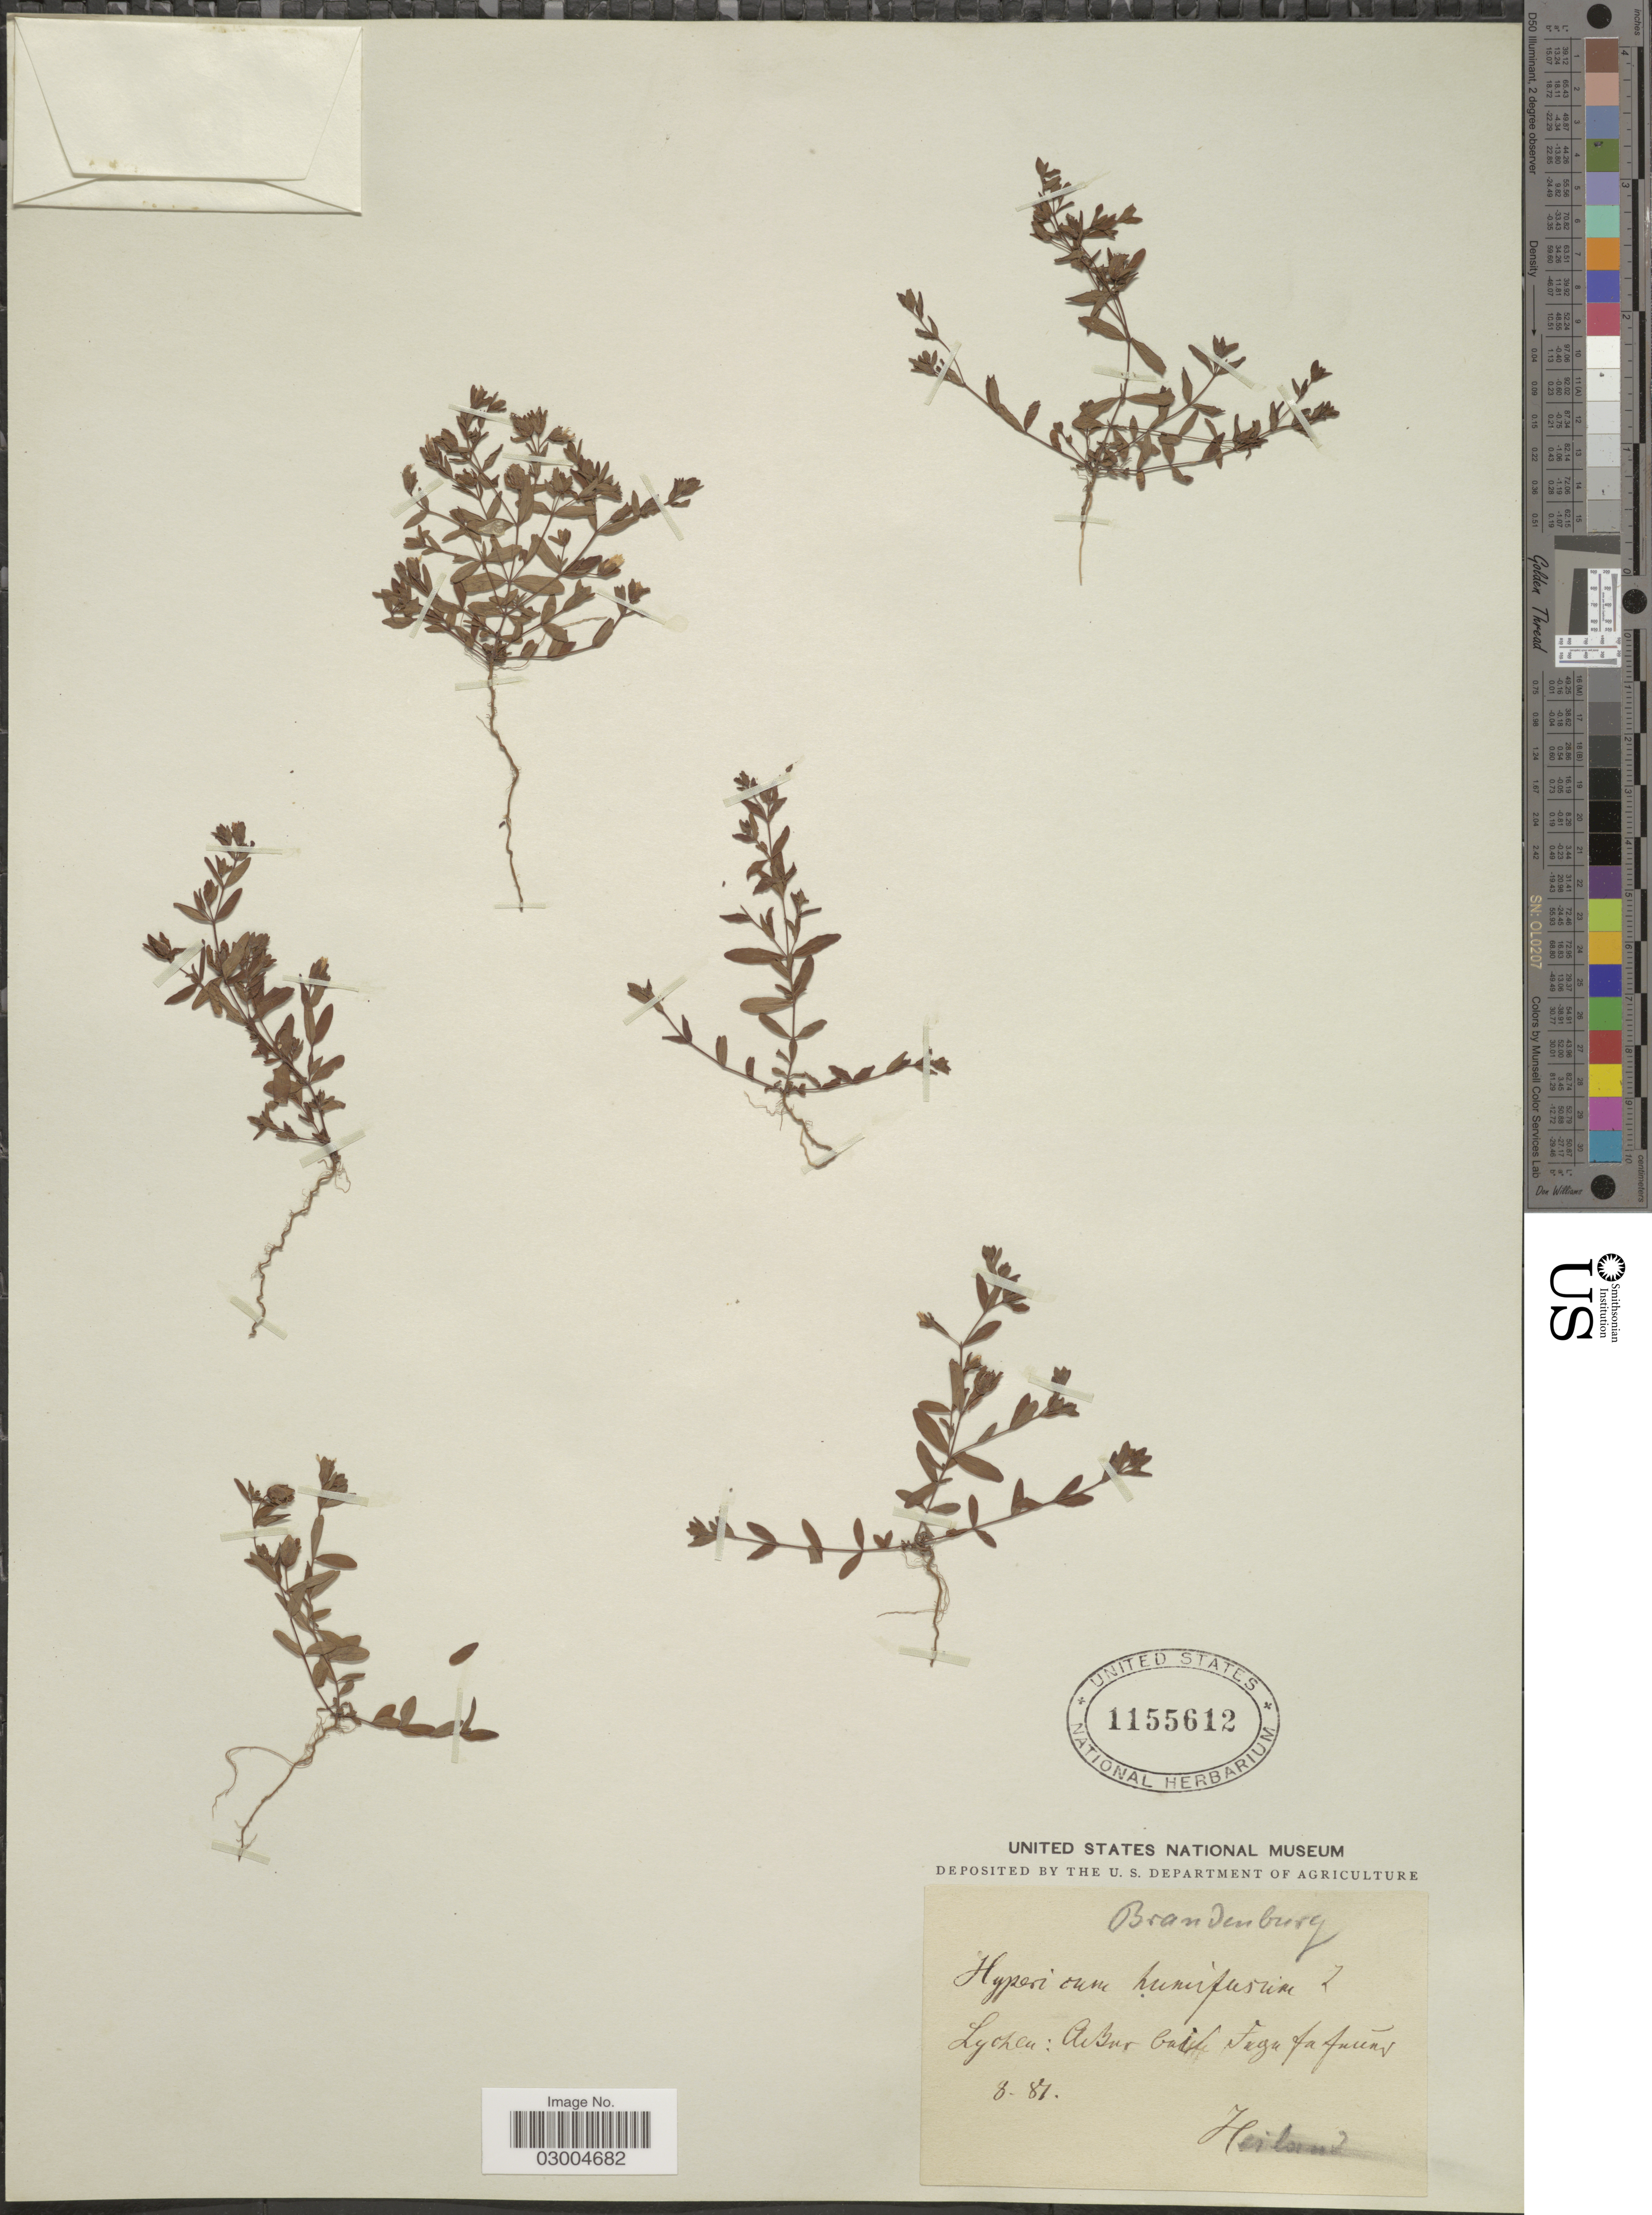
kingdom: Plantae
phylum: Tracheophyta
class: Magnoliopsida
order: Malpighiales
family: Hypericaceae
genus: Hypericum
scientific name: Hypericum humifusum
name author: L.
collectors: -. Heiland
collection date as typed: Transcribed d/m/y: /8/81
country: Germany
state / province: Brandenburg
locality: Lychen: AeBur Cail Fugu da furens. [interpreted]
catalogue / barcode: US 1155612